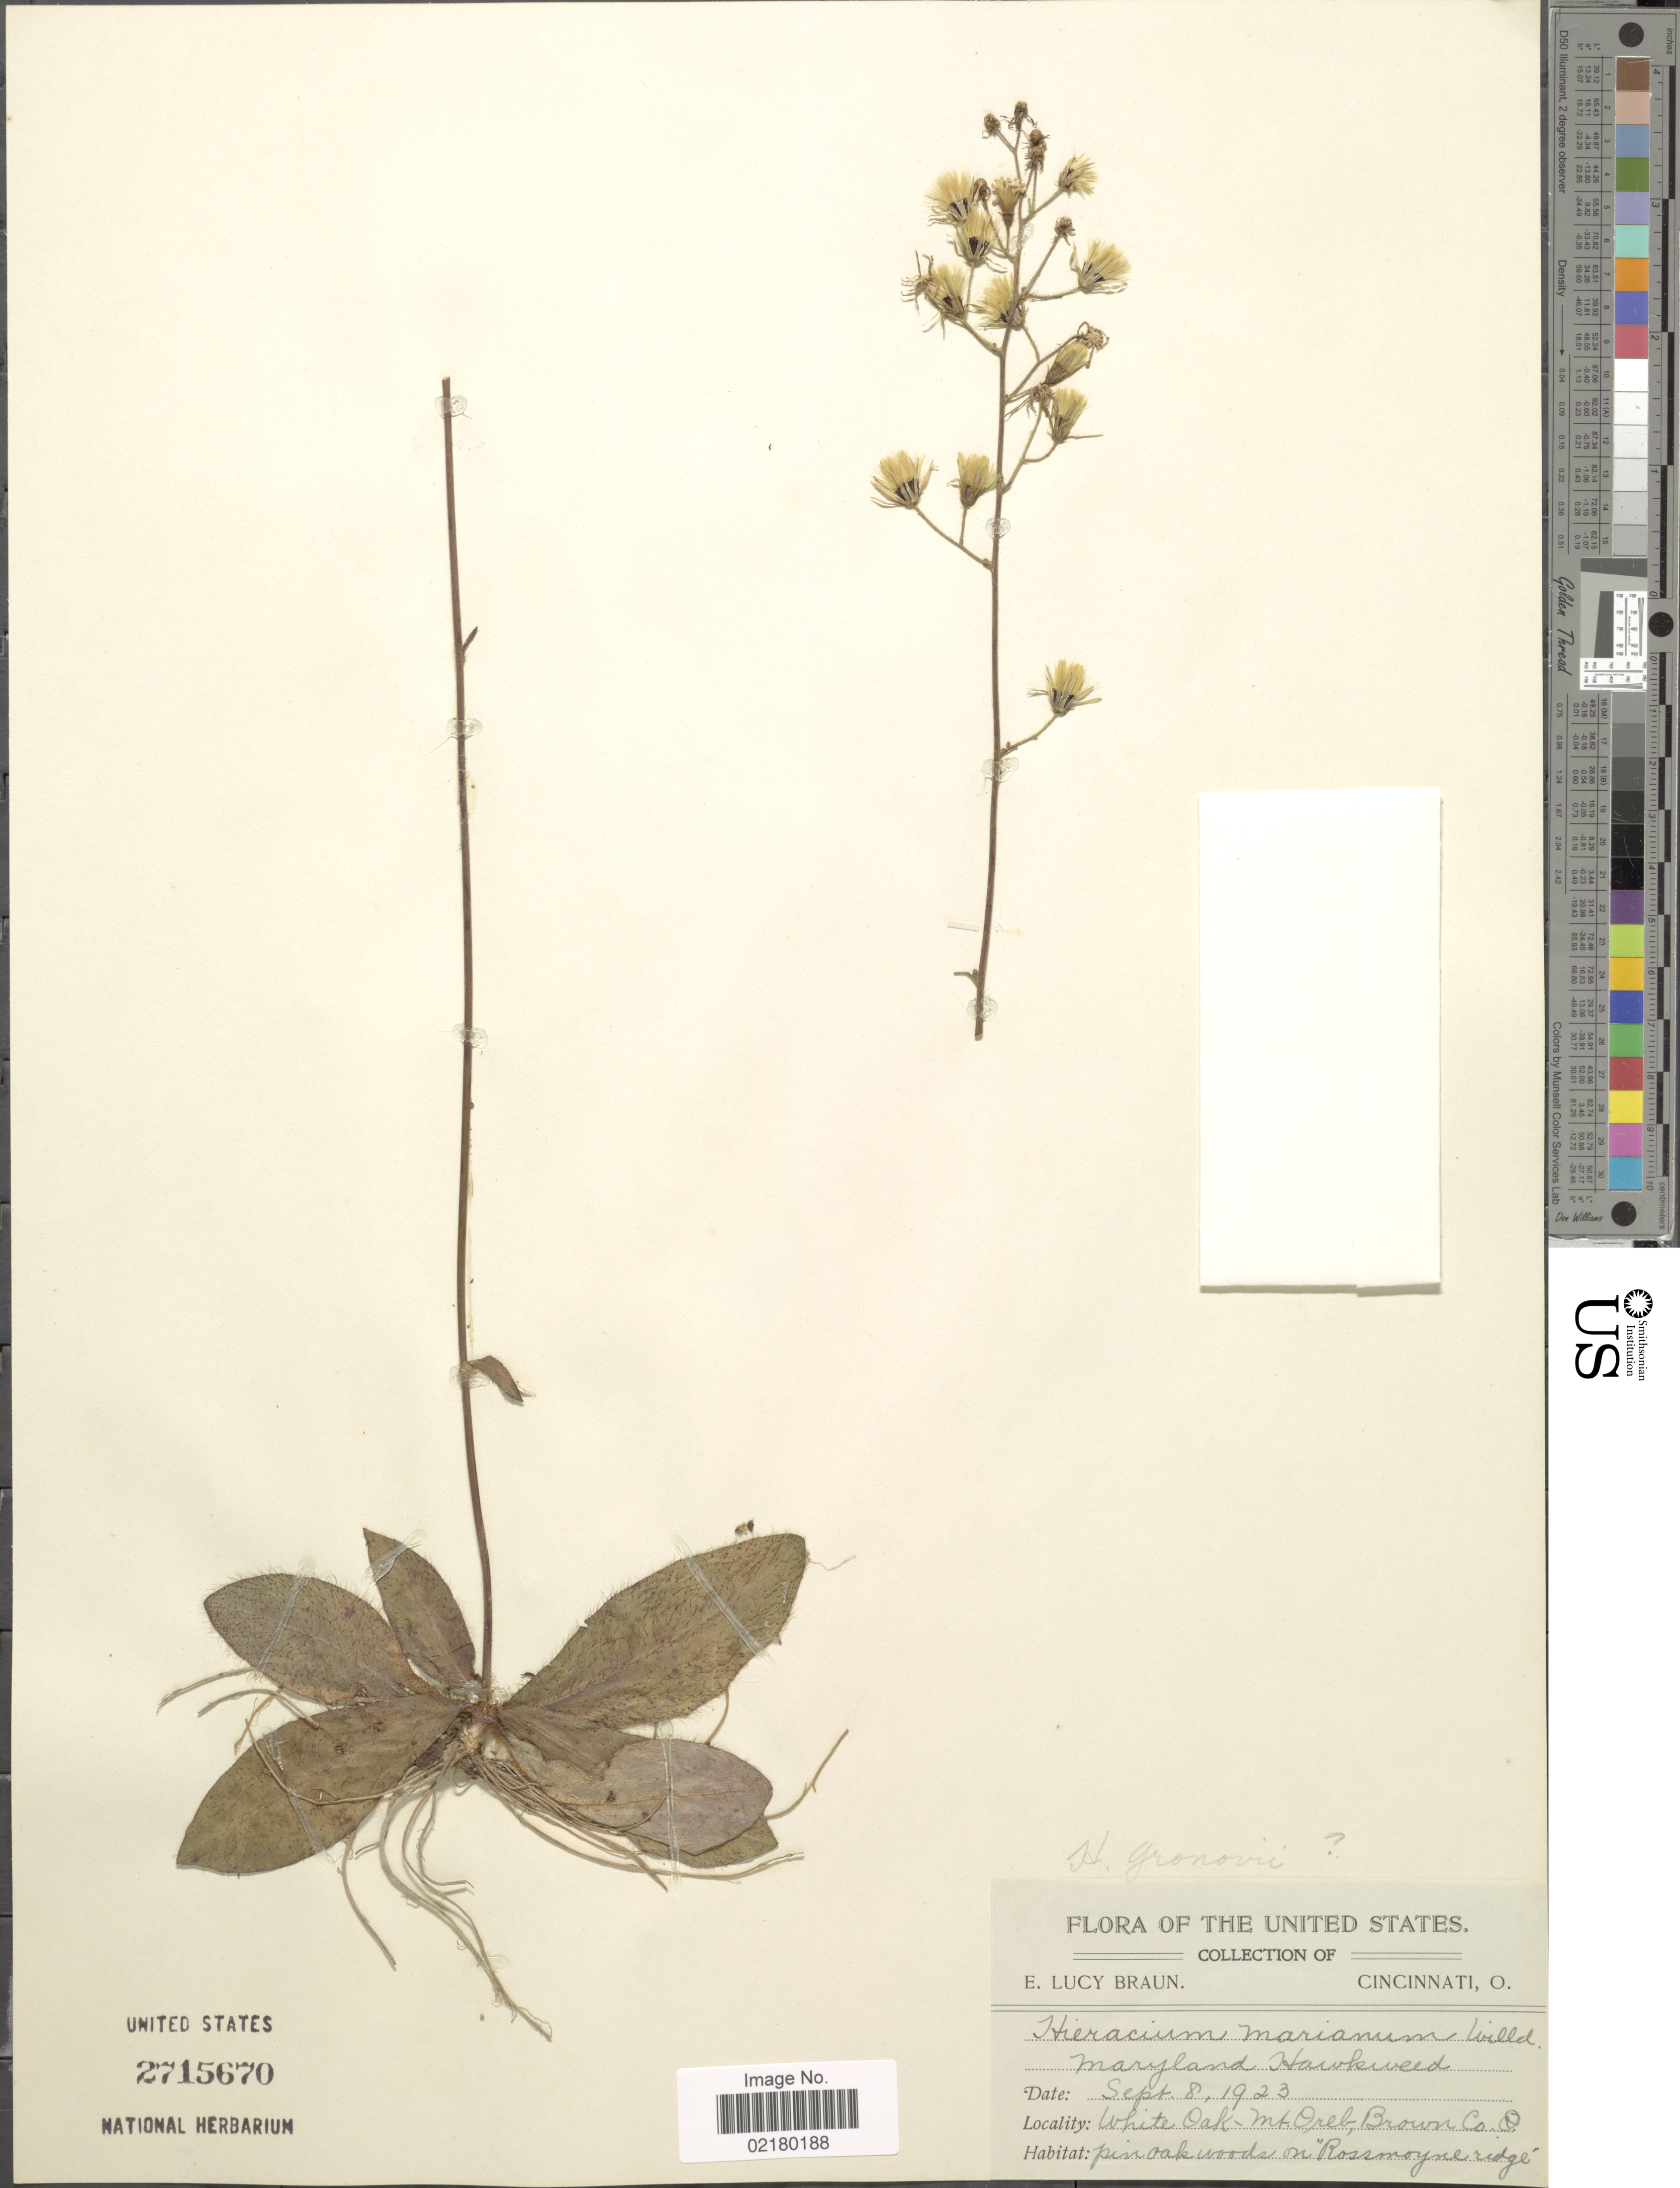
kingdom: Plantae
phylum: Tracheophyta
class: Magnoliopsida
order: Asterales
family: Asteraceae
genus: Hieracium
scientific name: Hieracium gronovii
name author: L.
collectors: E. L. Braun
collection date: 1923-09-08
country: United States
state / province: Ohio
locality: White Oak, Mt Oreb, Brown Co, pine oak woods on Rossmoyne ridge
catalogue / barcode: US 2715670